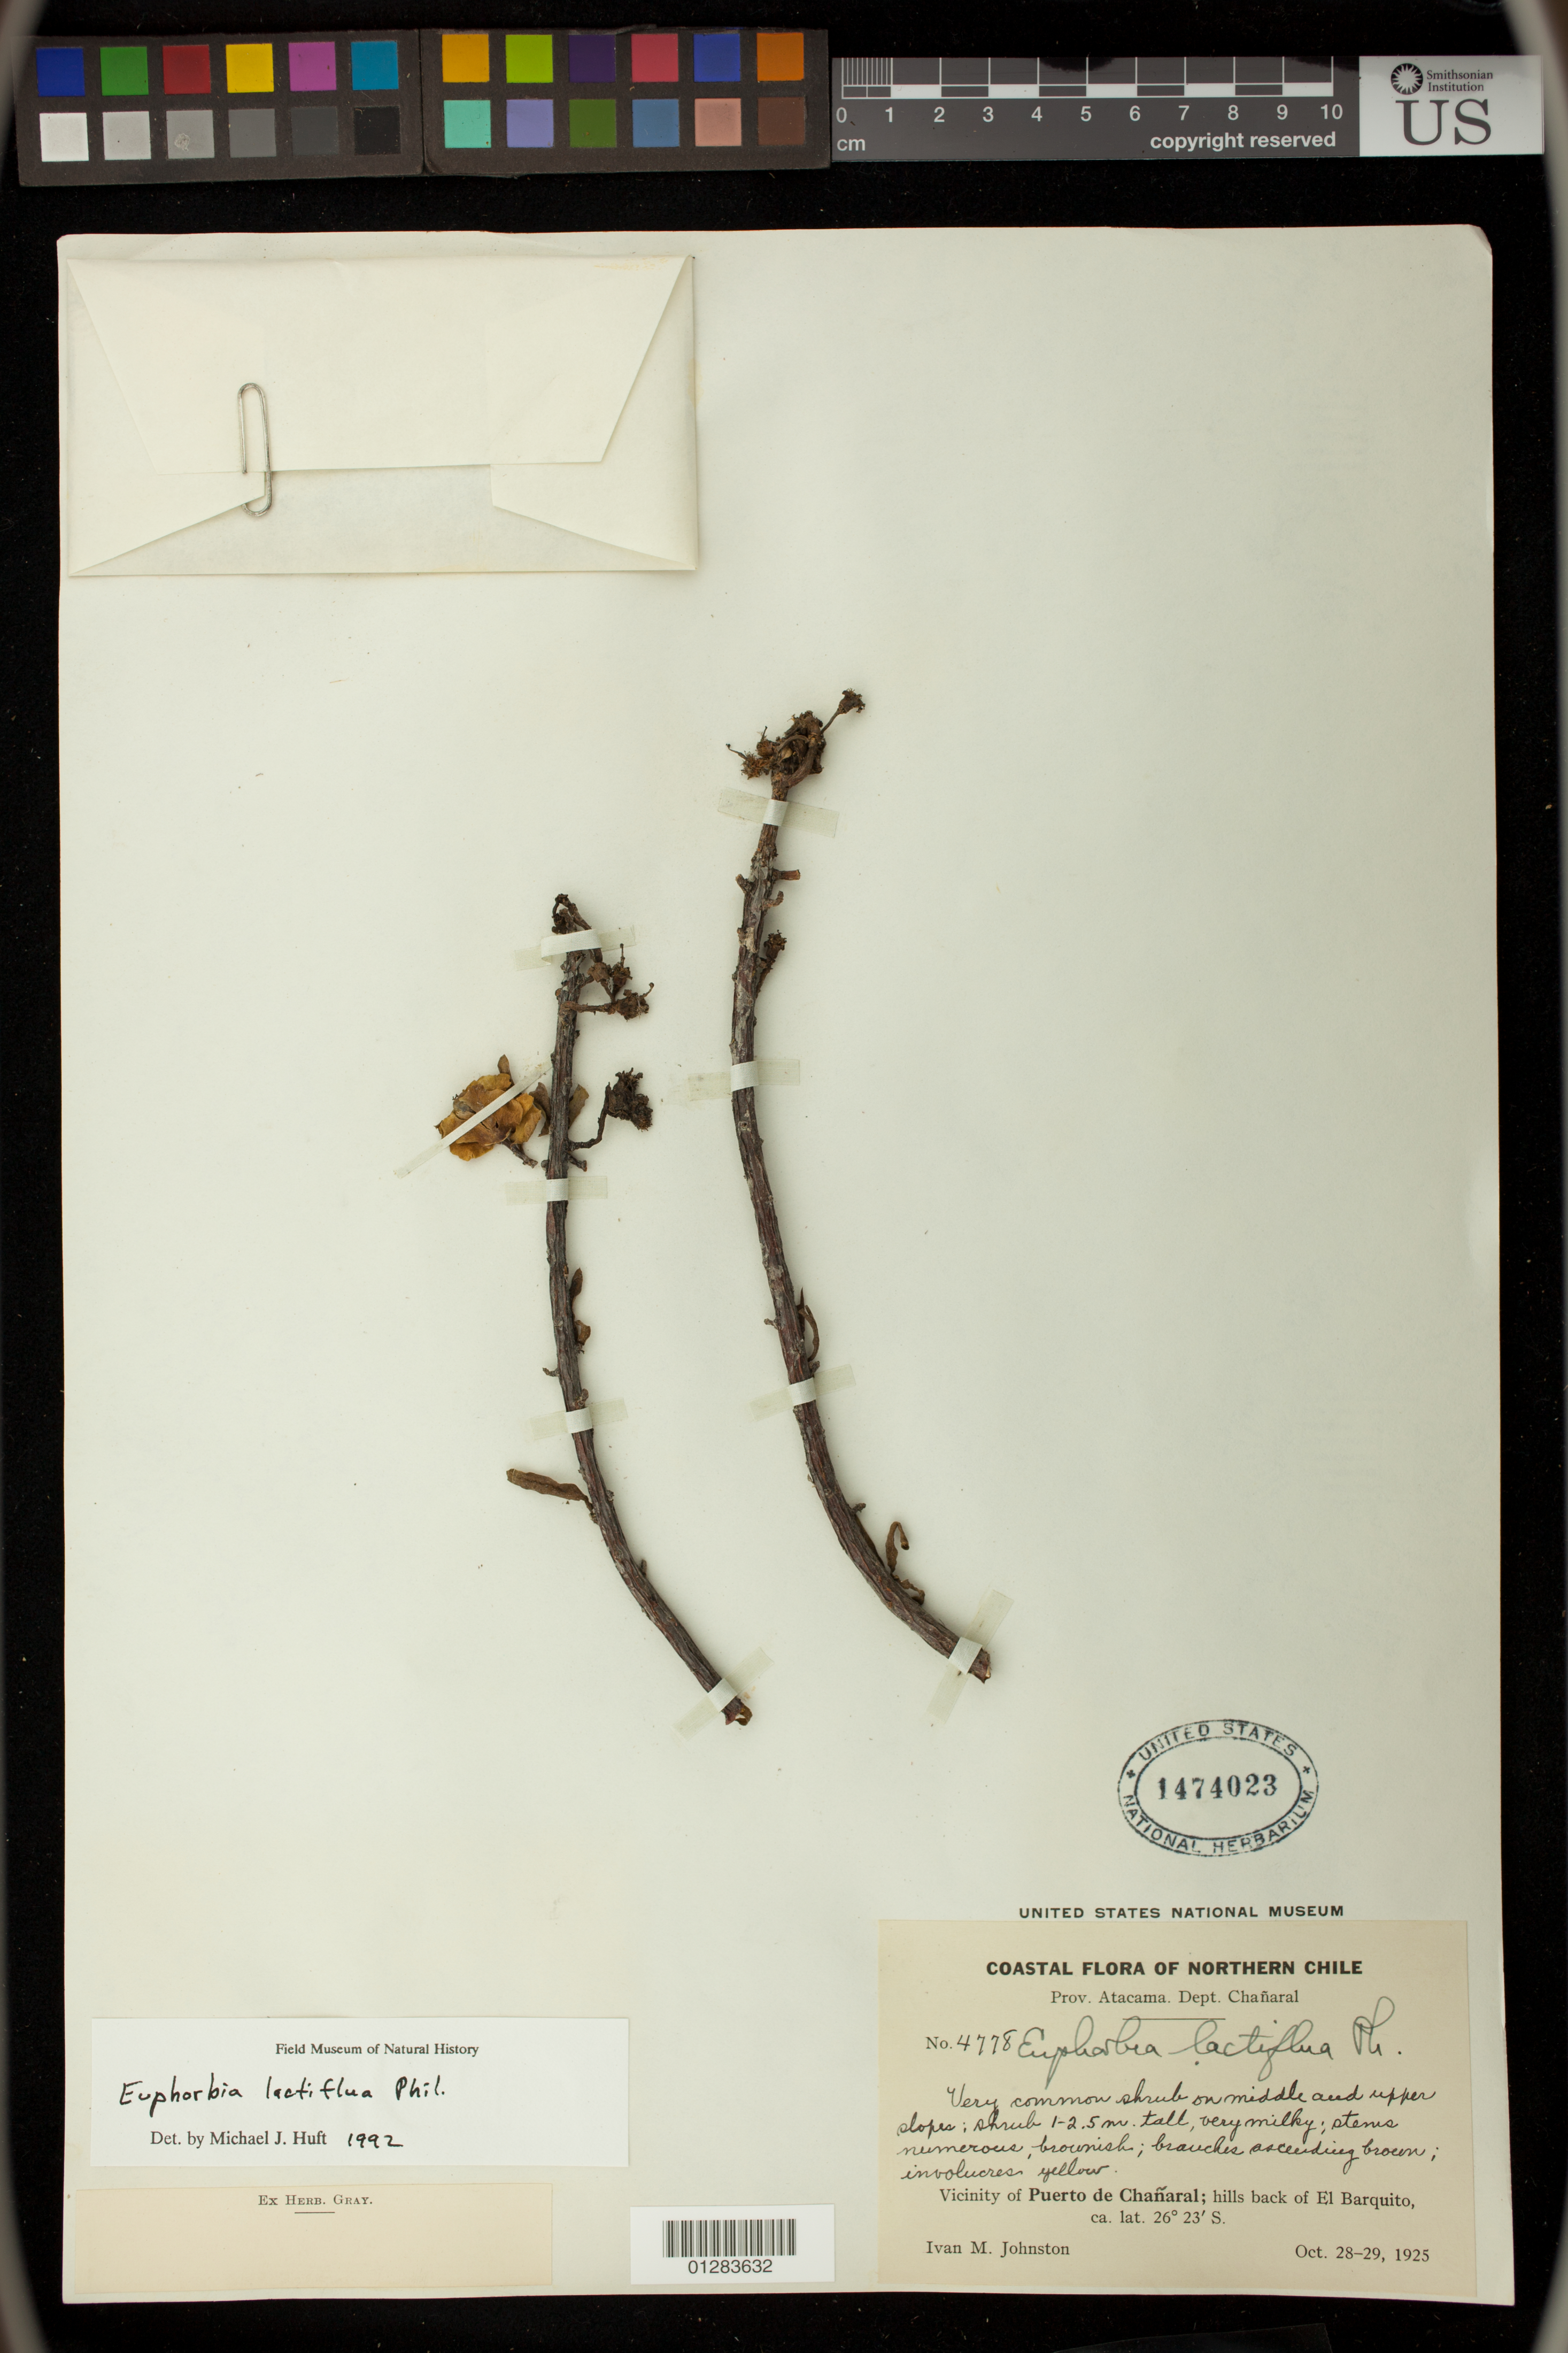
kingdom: Plantae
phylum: Tracheophyta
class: Magnoliopsida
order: Malpighiales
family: Euphorbiaceae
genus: Euphorbia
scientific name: Euphorbia lactiflua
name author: Phil.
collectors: I.M. Johnston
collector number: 4778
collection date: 1925-10-28/1925-10-29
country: Chile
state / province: Atacama (III)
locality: Dept. Chañaral: Vicinity of Puerto de Chañaral, hills back of El Barquito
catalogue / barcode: US 1474023